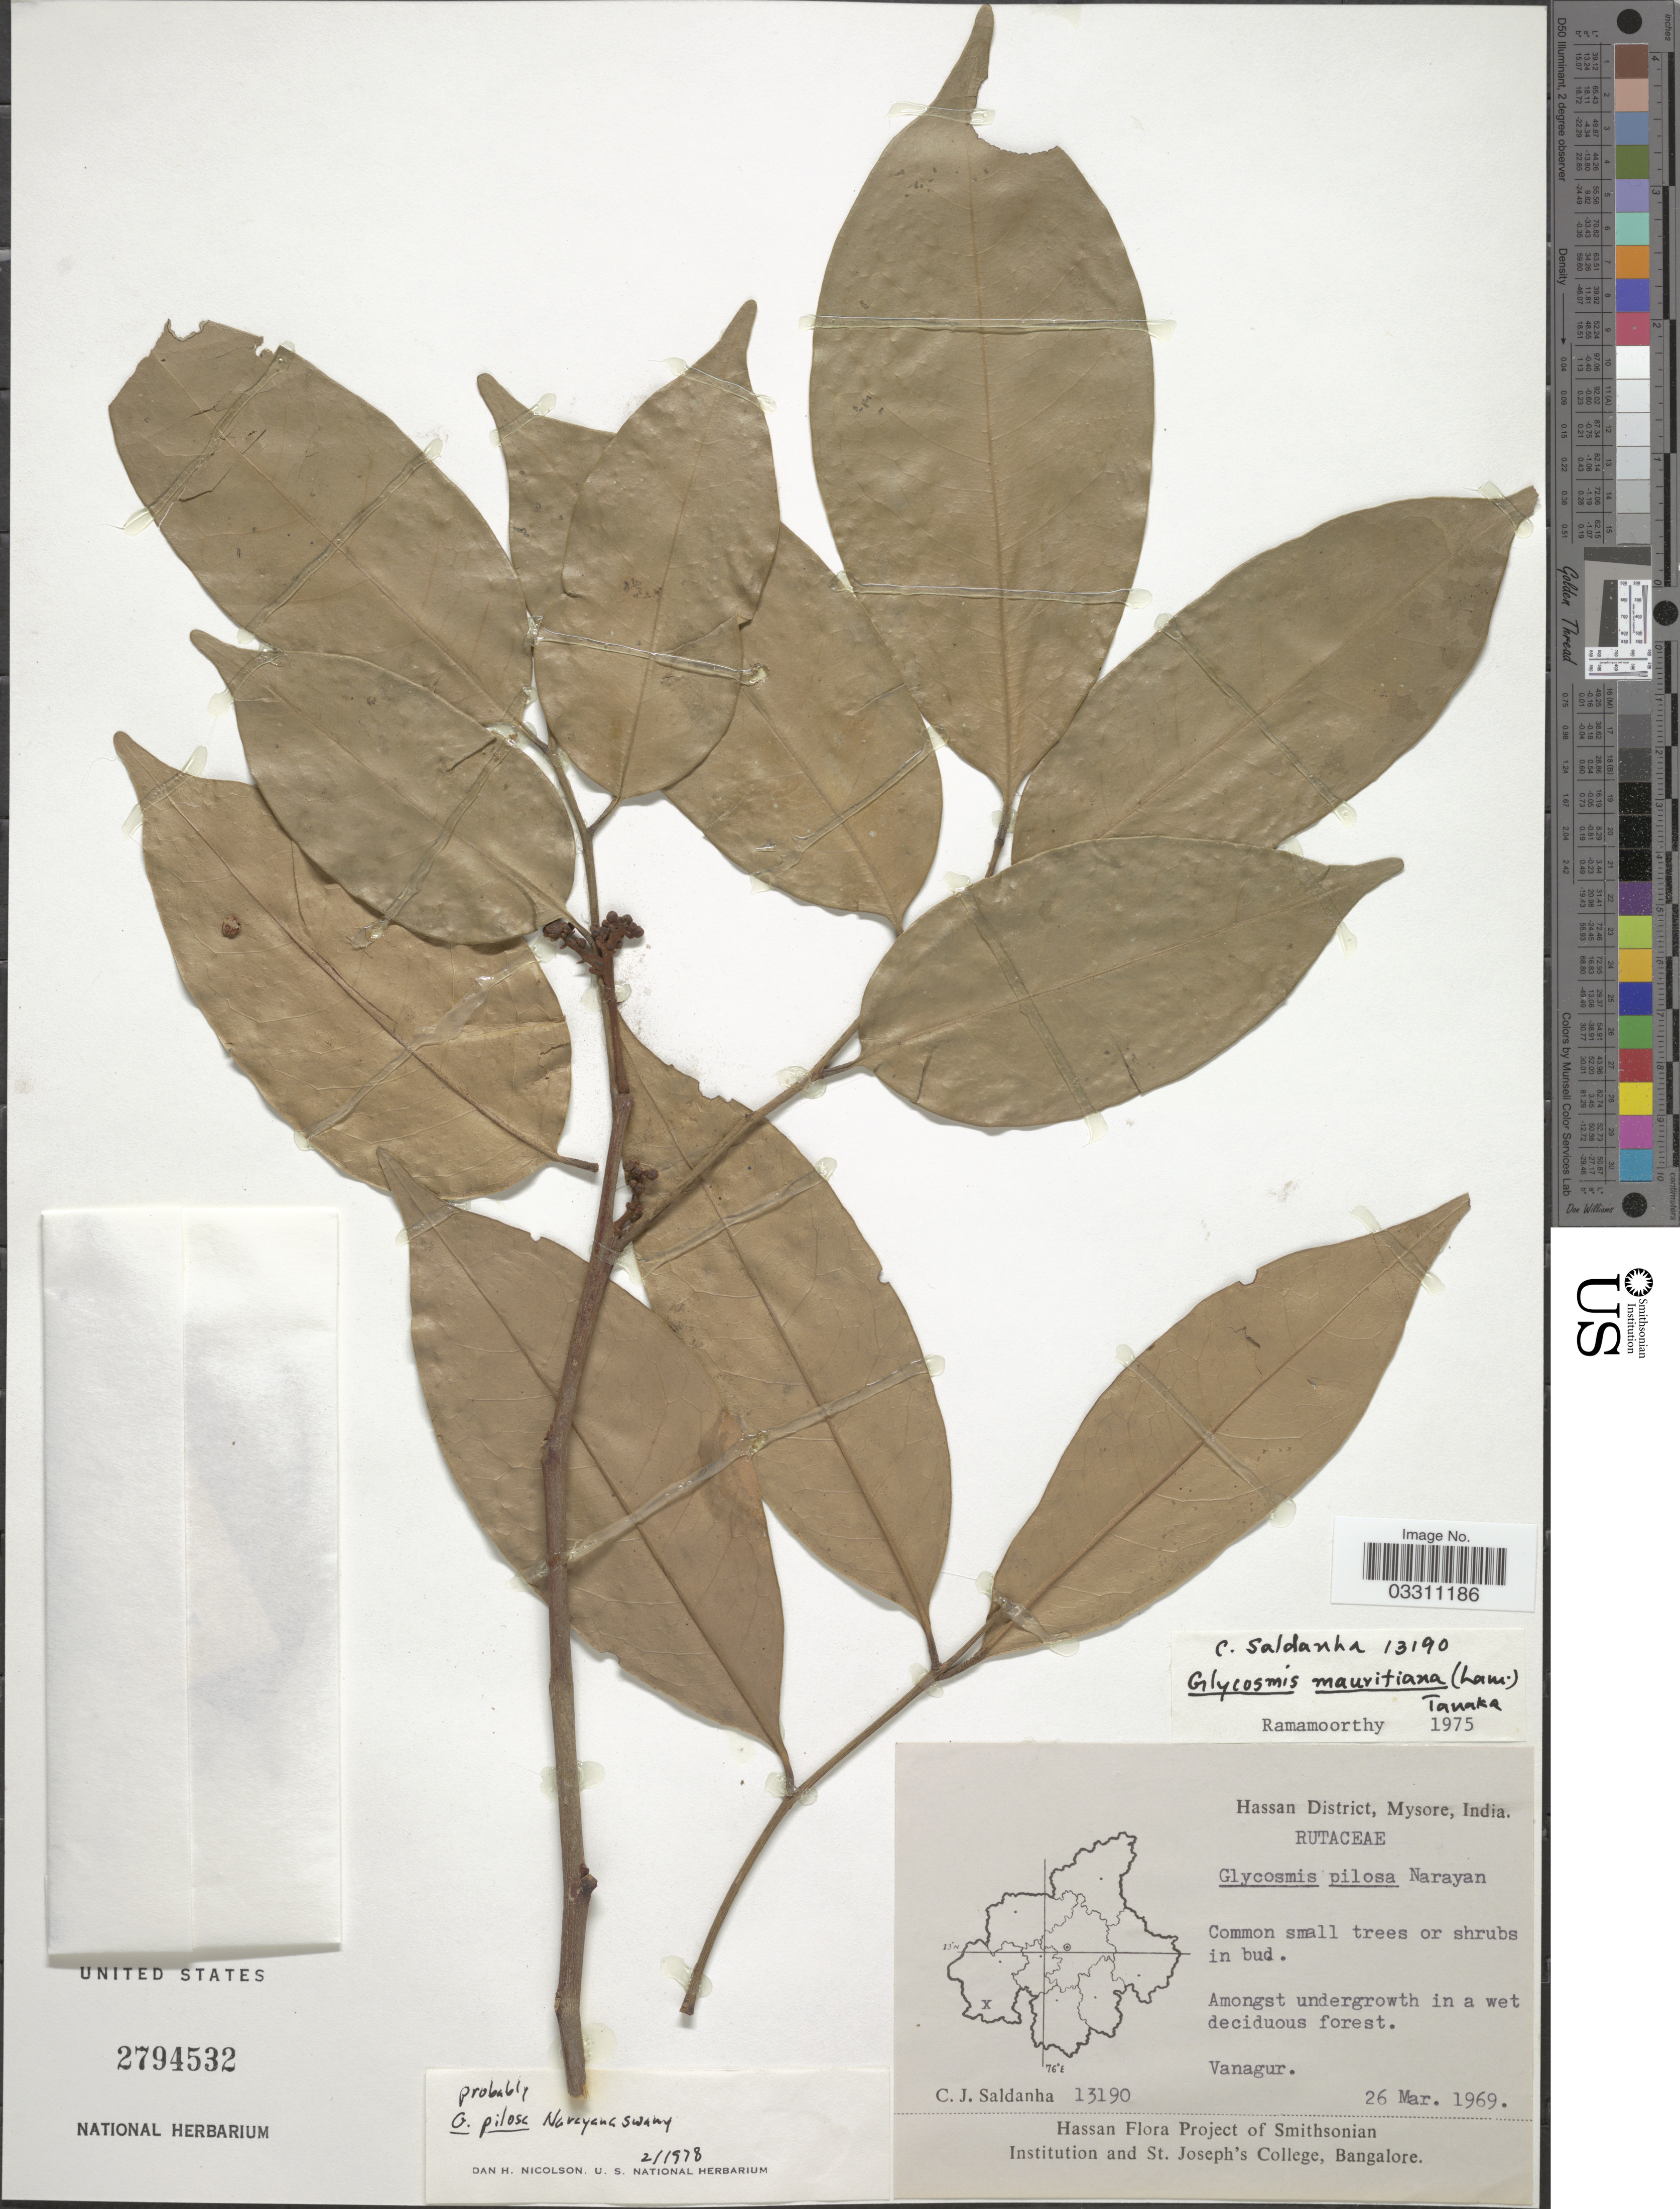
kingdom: Plantae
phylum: Tracheophyta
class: Magnoliopsida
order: Sapindales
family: Rutaceae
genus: Glycosmis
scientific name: Glycosmis pilosa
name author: V. Naray.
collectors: C. J. Saldanha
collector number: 13190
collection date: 1969-03-26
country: India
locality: Hassan District, Mysore. Vanagur.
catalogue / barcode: US 2794532